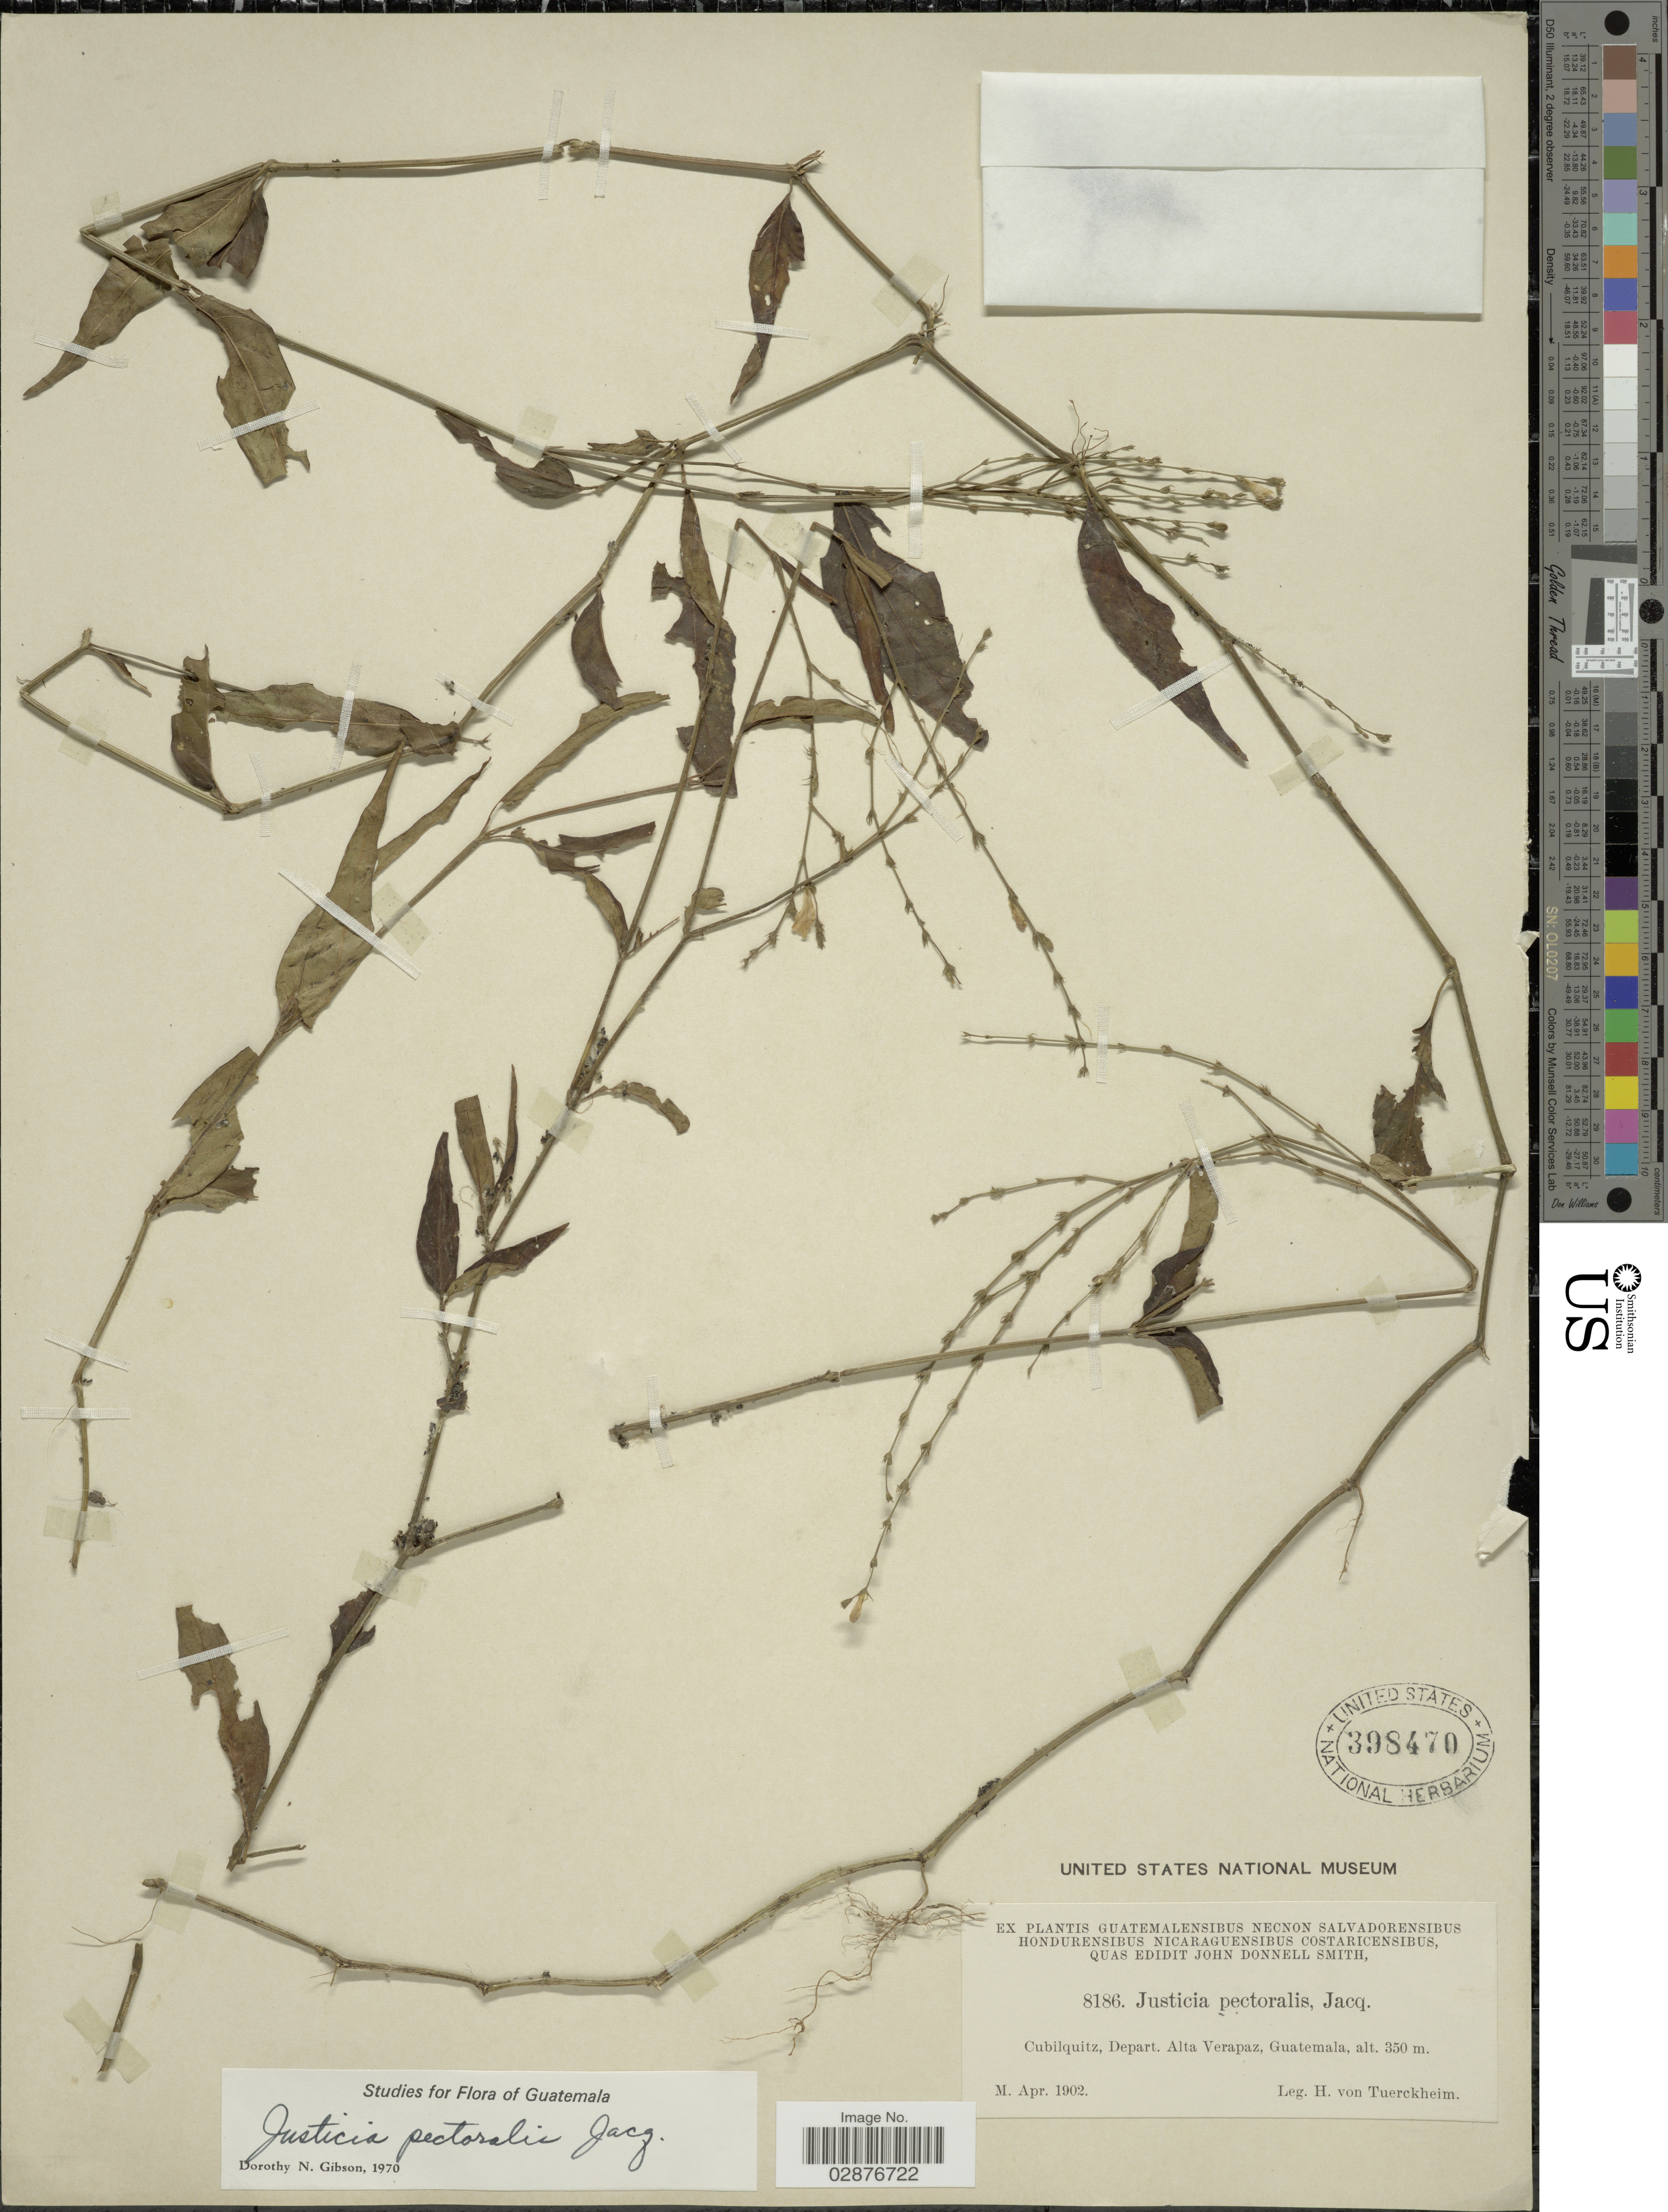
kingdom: Plantae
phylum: Tracheophyta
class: Magnoliopsida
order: Lamiales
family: Acanthaceae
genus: Justicia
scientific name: Justicia pectoralis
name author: Jacq.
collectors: H. von Türckheim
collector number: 8186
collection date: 1902-04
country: Guatemala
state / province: Alta Verapaz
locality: Cubilquitz, Depart. Alta Verapaz.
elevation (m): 350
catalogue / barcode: US 398470